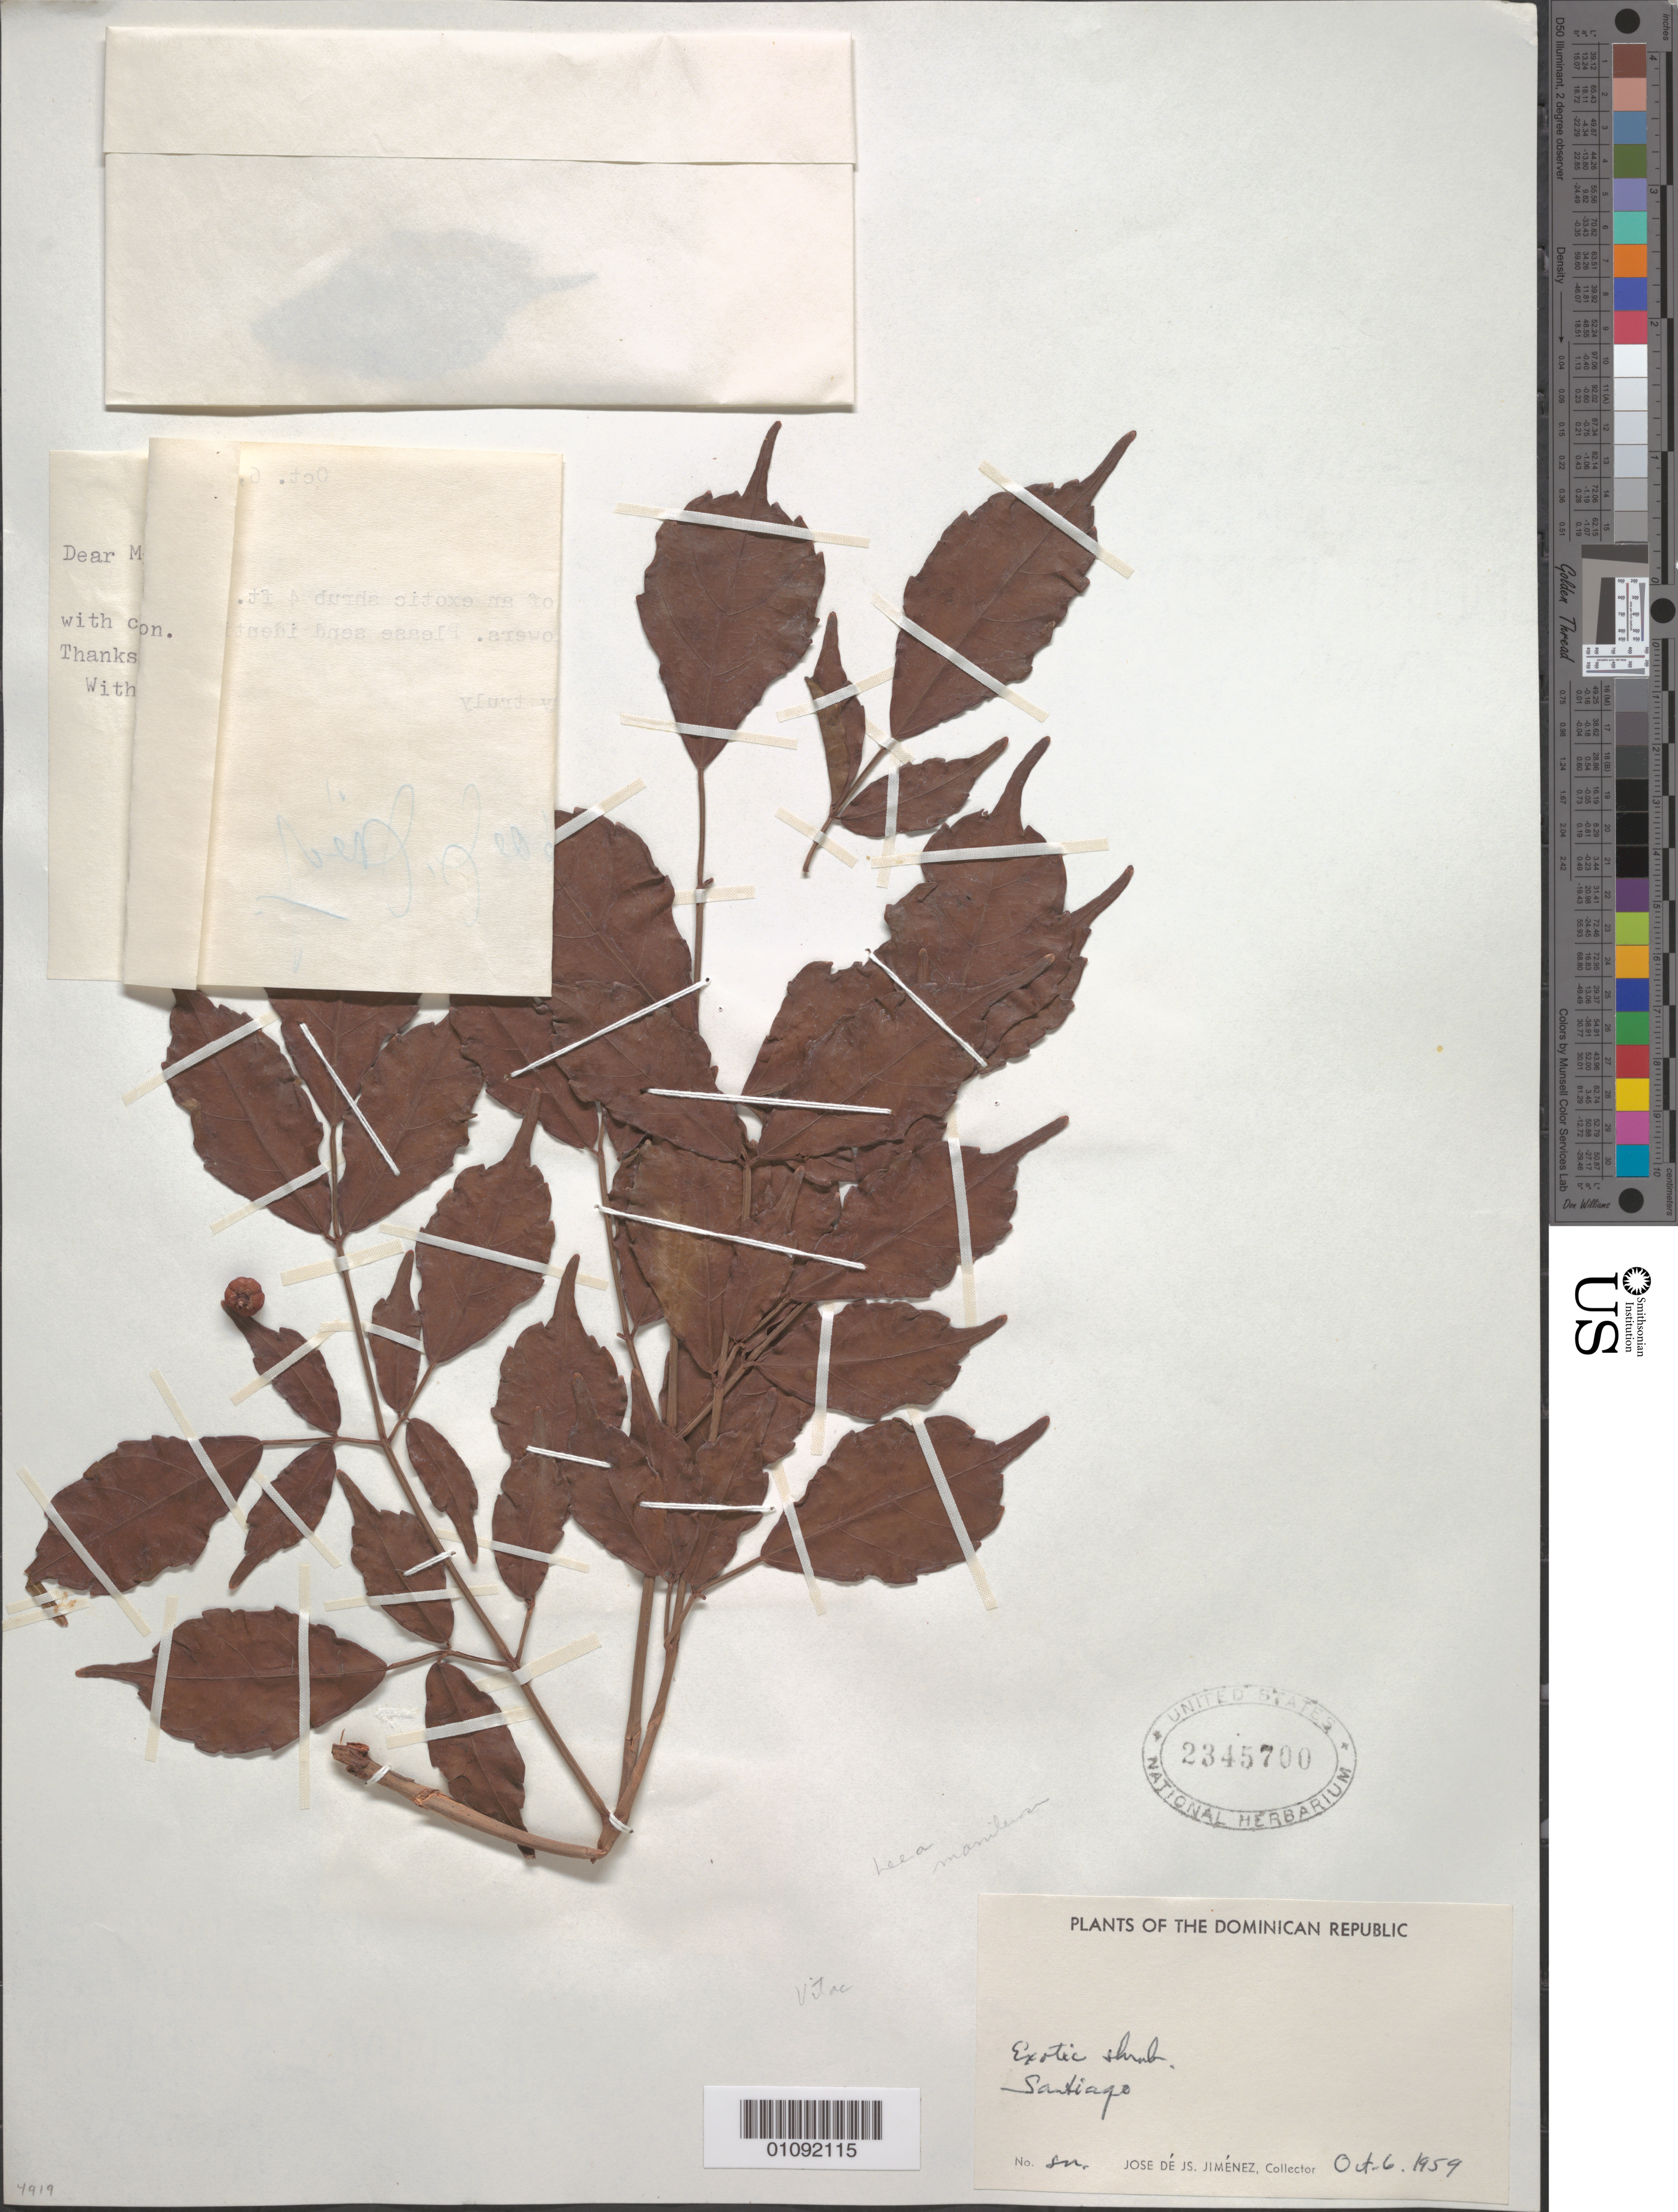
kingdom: Plantae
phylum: Tracheophyta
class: Magnoliopsida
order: Vitales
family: Vitaceae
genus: Leea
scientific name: Leea manillensis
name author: Walp.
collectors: J. J. Jiménez Almonte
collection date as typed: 06 Oct 1959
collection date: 1959-10-06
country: Dominican Republic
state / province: Santiago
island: Hispaniola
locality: Santiago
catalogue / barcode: US 2345700